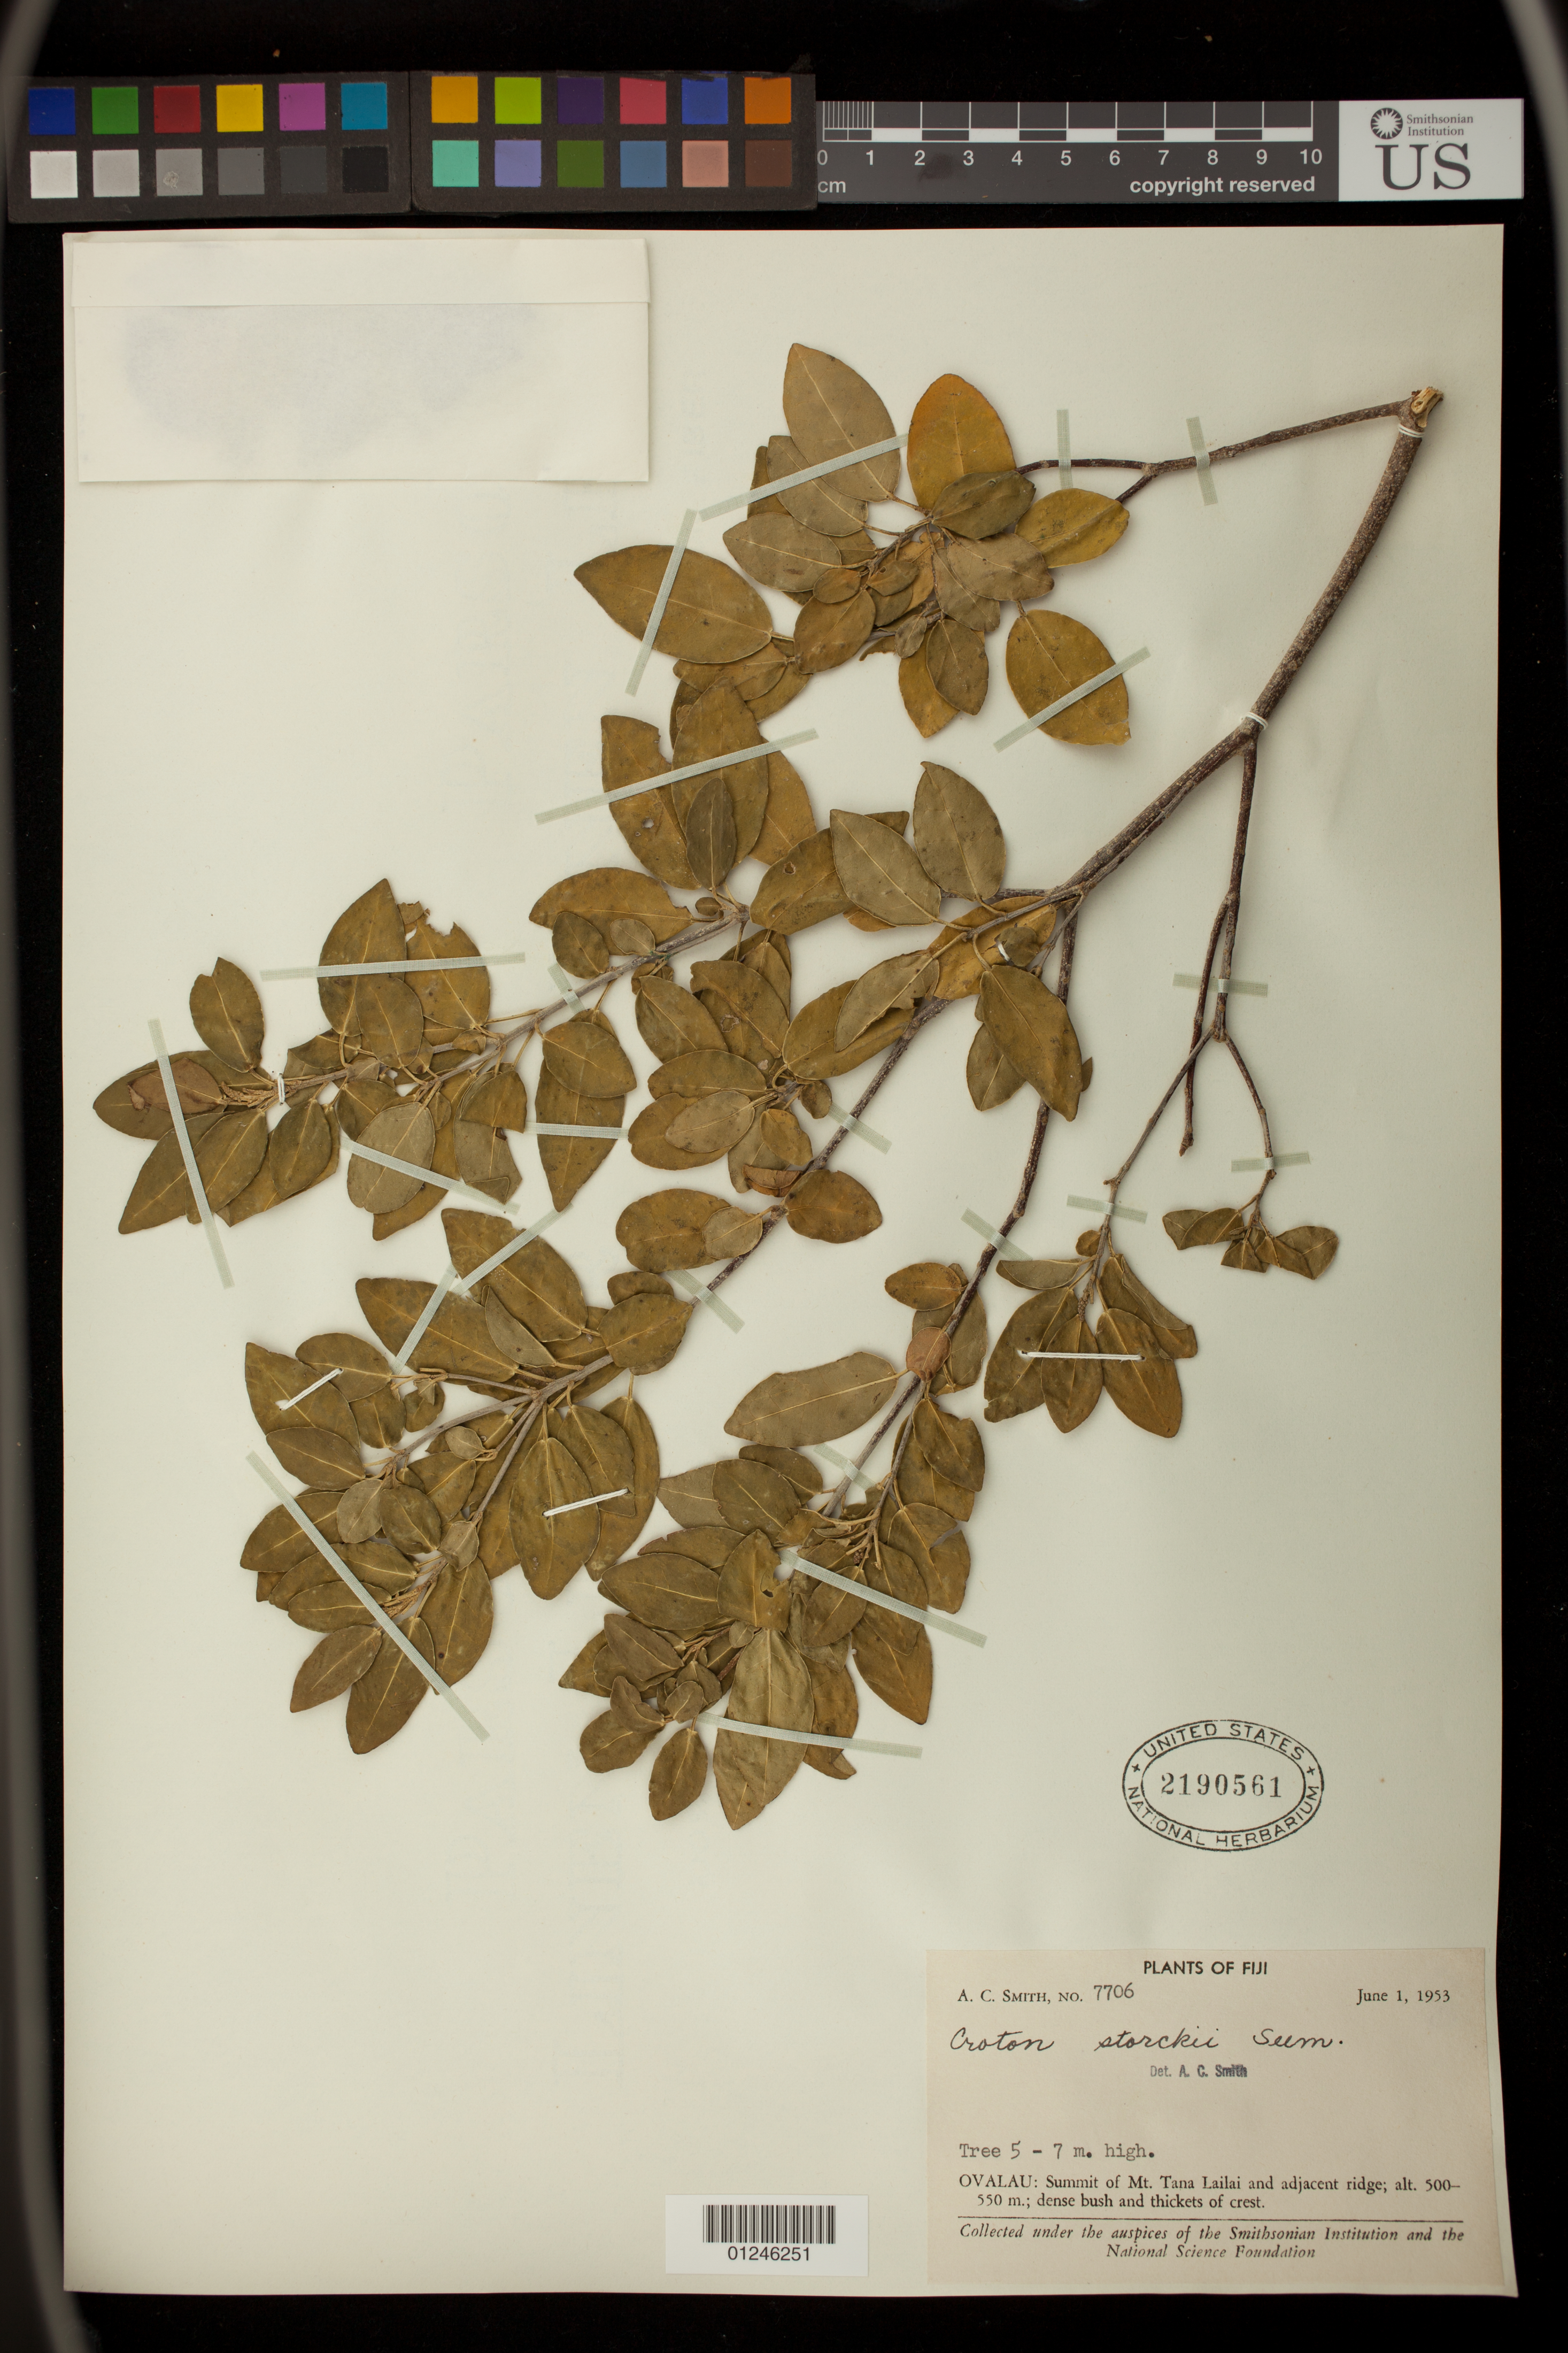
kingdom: Plantae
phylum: Tracheophyta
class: Magnoliopsida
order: Malpighiales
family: Euphorbiaceae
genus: Croton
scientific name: Croton storckii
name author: Seem.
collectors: A. C. Smith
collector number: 7706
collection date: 1953-06-01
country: Fiji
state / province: Ovalau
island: Ovalau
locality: Summit of Mt. Tana Lailai and adjacent ridge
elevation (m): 500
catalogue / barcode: US 2190561